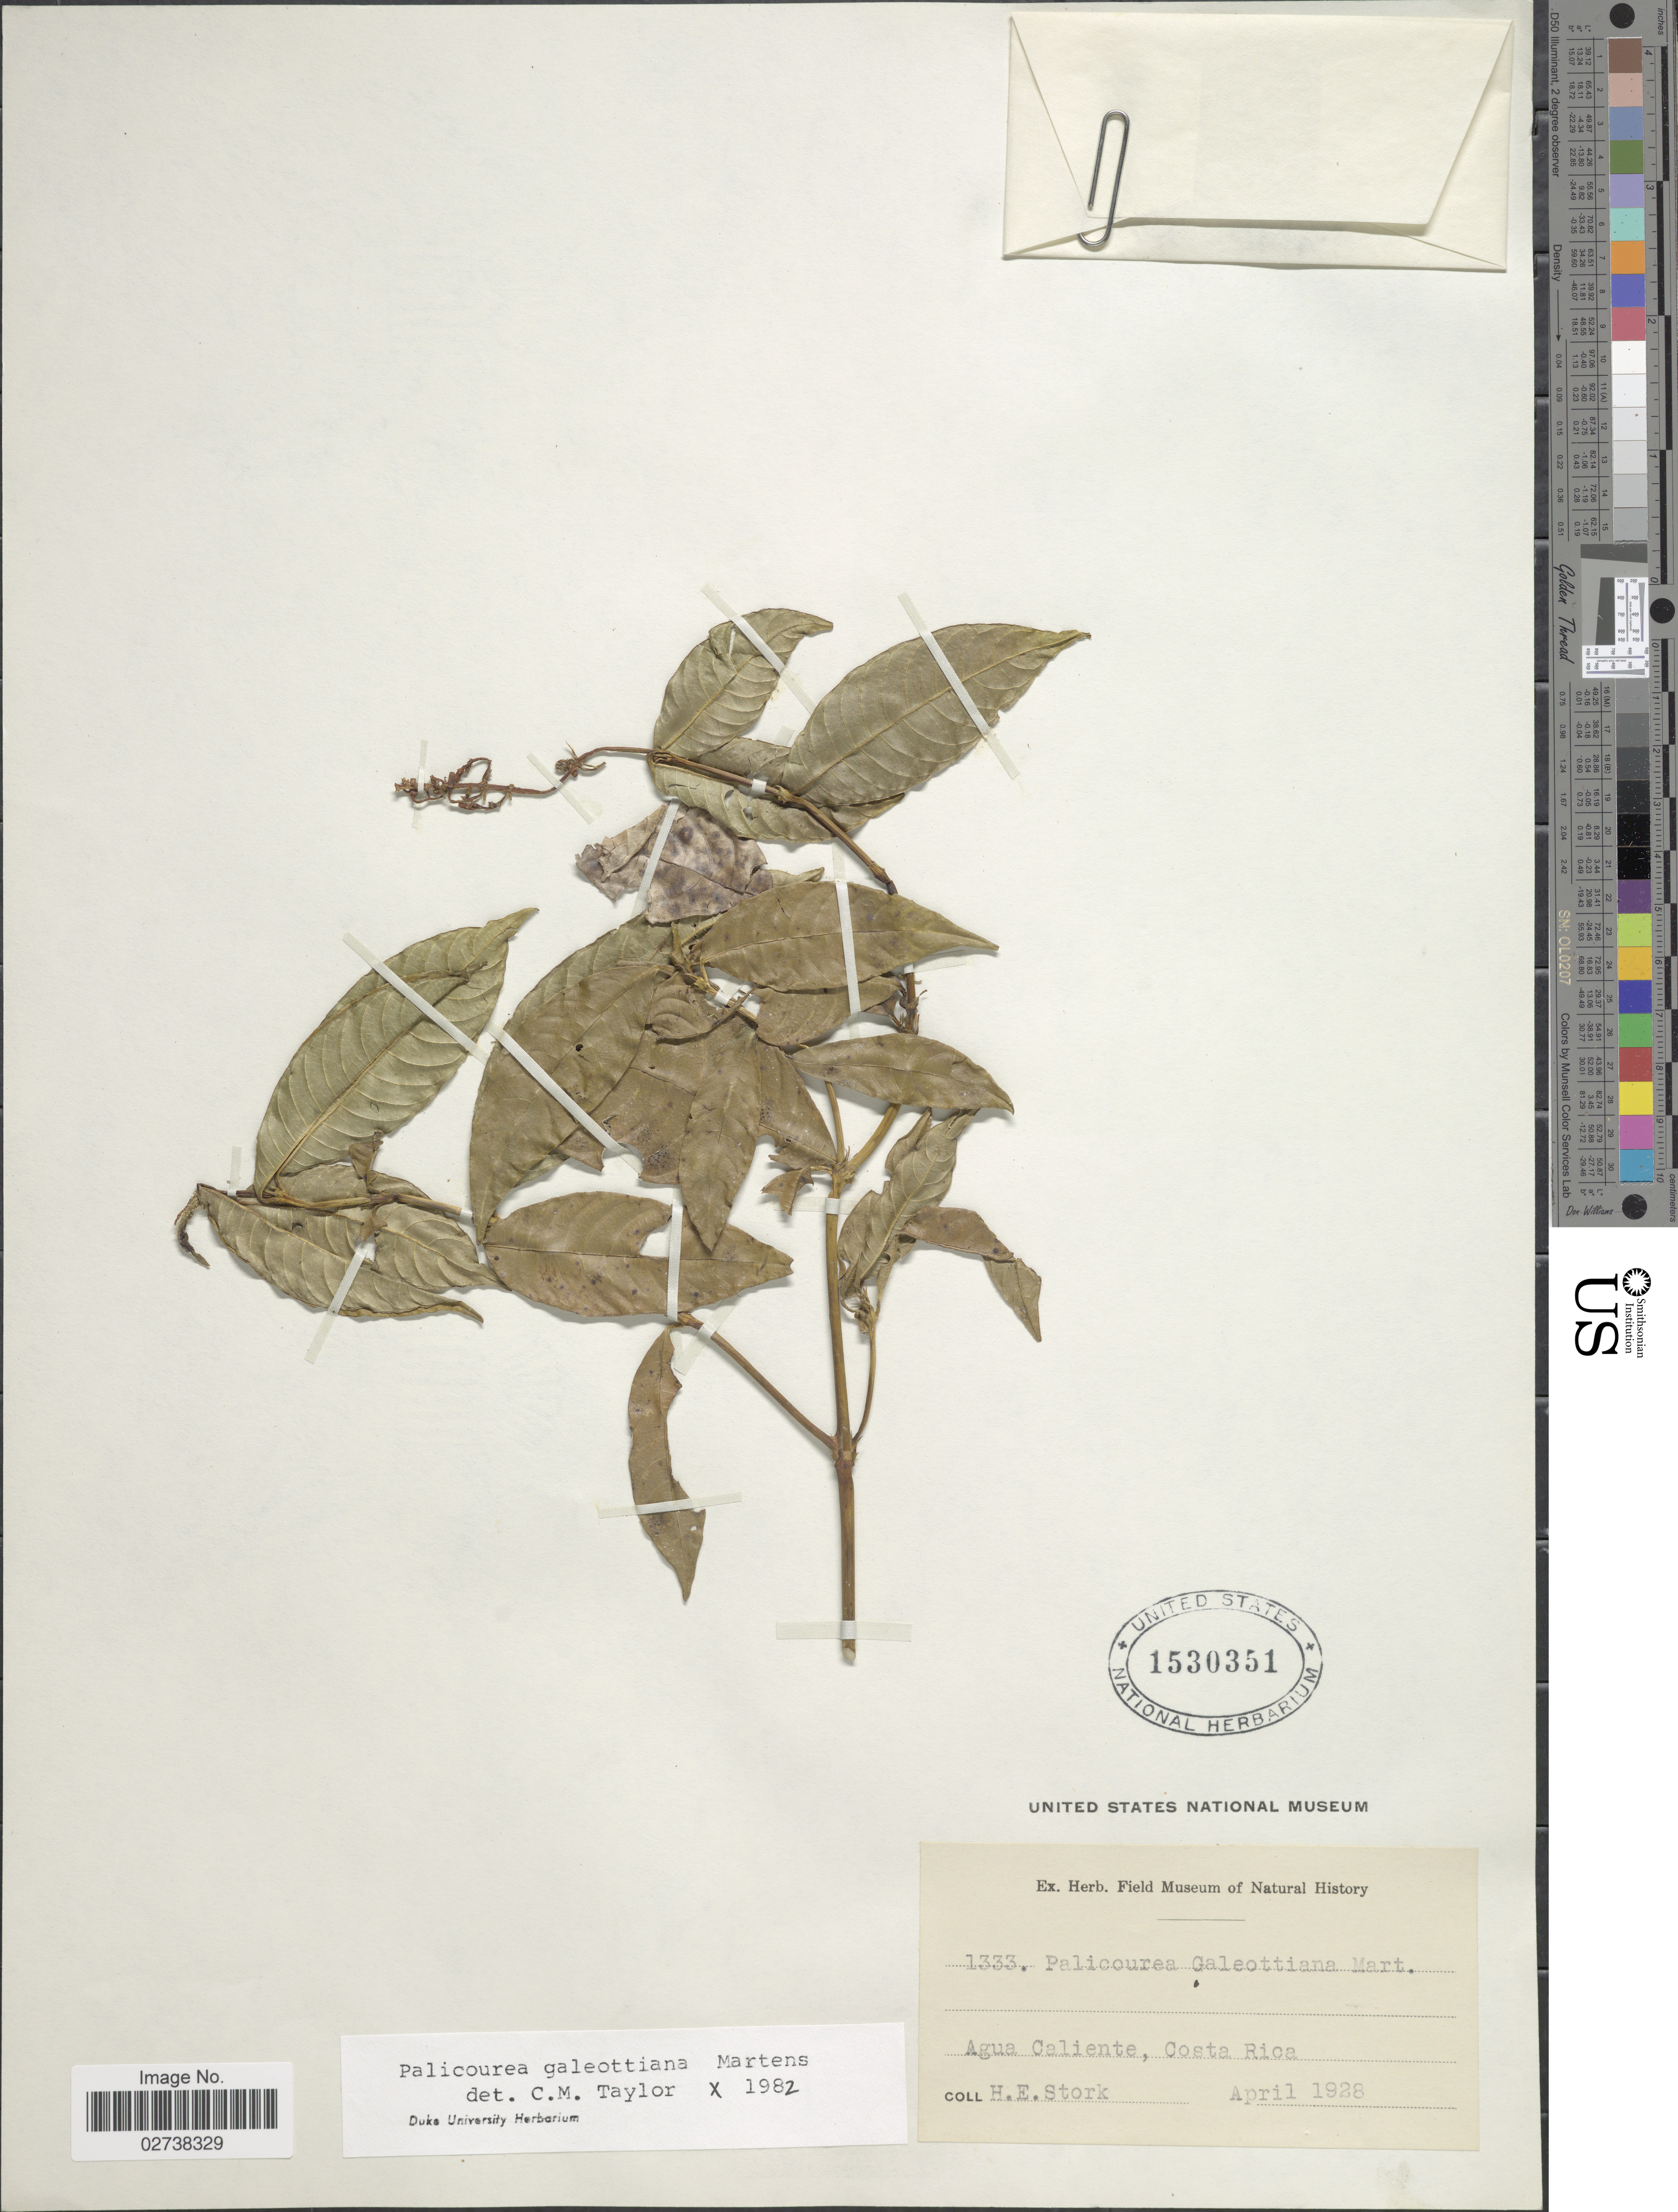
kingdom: Plantae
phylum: Tracheophyta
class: Magnoliopsida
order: Gentianales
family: Rubiaceae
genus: Palicourea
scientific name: Palicourea galeottiana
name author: M. Martens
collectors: H. E. Stork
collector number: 1333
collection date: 1928-04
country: Costa Rica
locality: Agua Caliente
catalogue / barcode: US 1530351